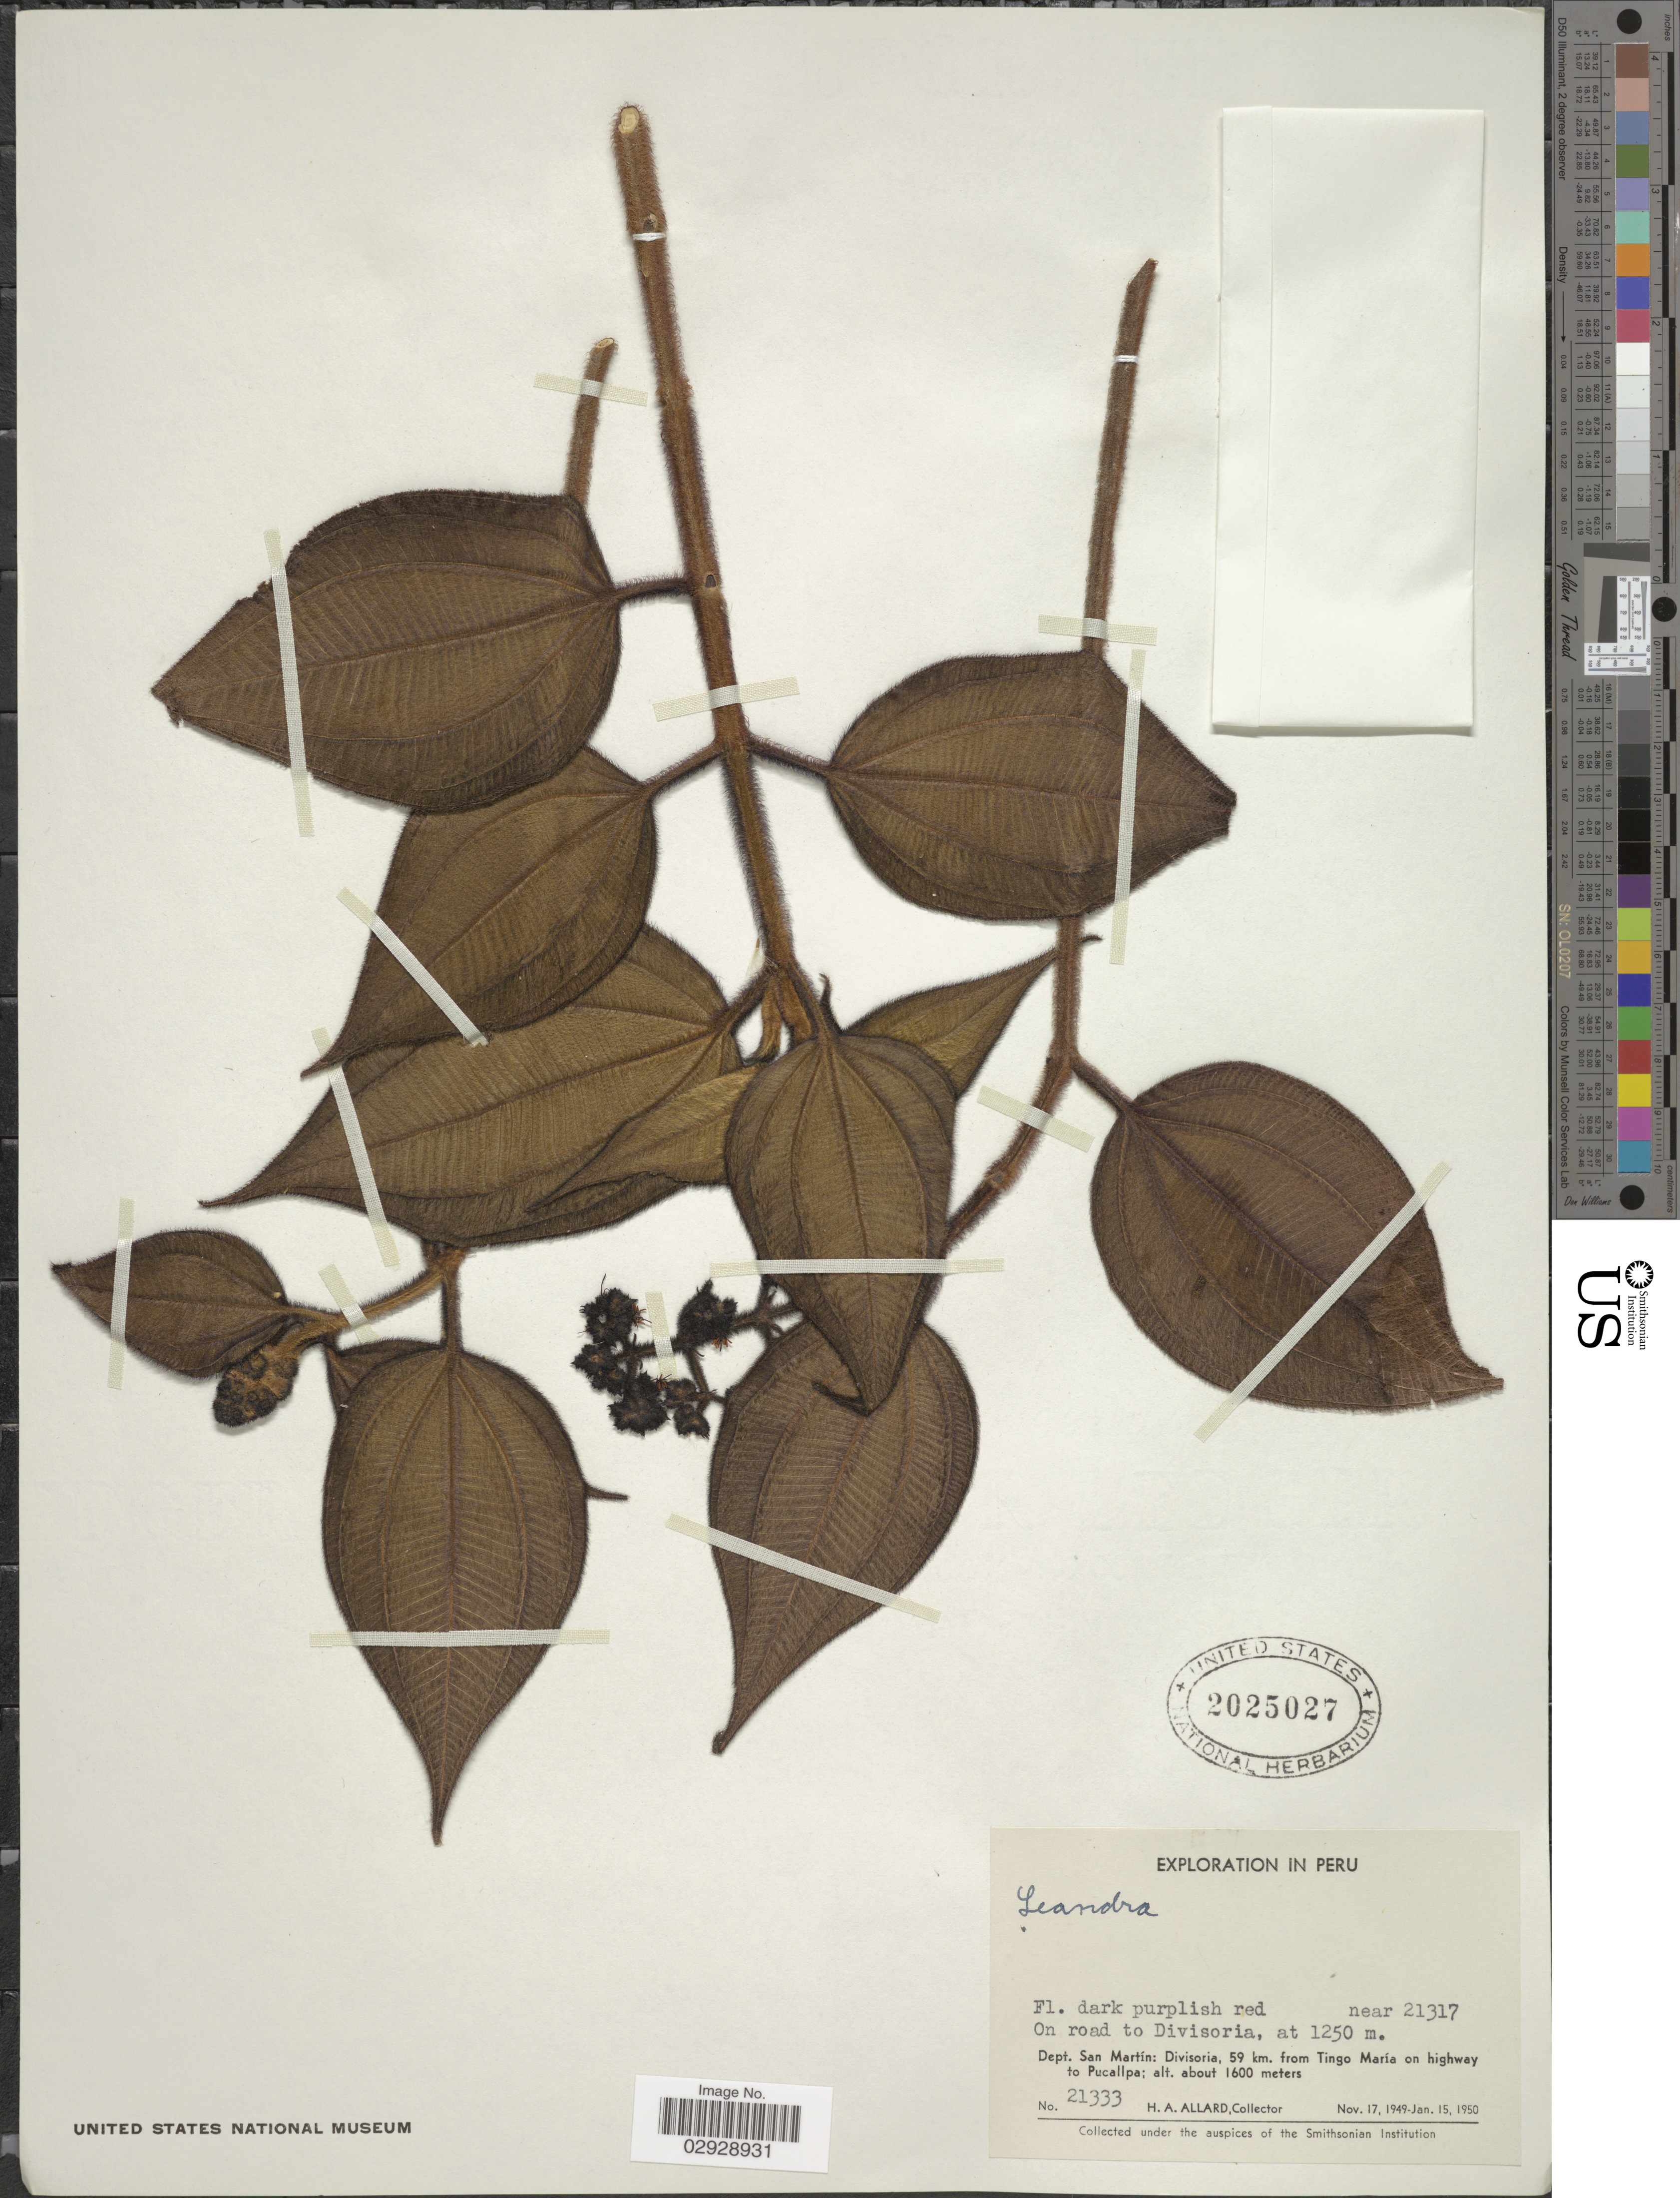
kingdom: Plantae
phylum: Tracheophyta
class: Magnoliopsida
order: Myrtales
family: Melastomataceae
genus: Leandra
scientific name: Leandra dichotoma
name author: (D. Don) Cogn.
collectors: H. A. Allard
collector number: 21333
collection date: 1949-11-17/1950-01-15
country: Peru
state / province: San Martín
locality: Dept. San Martín: Divisoria, 59 km. from Tingo María on highway to Pucallpa. On road to Divisoria.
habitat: on road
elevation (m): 1250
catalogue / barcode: US 2025027